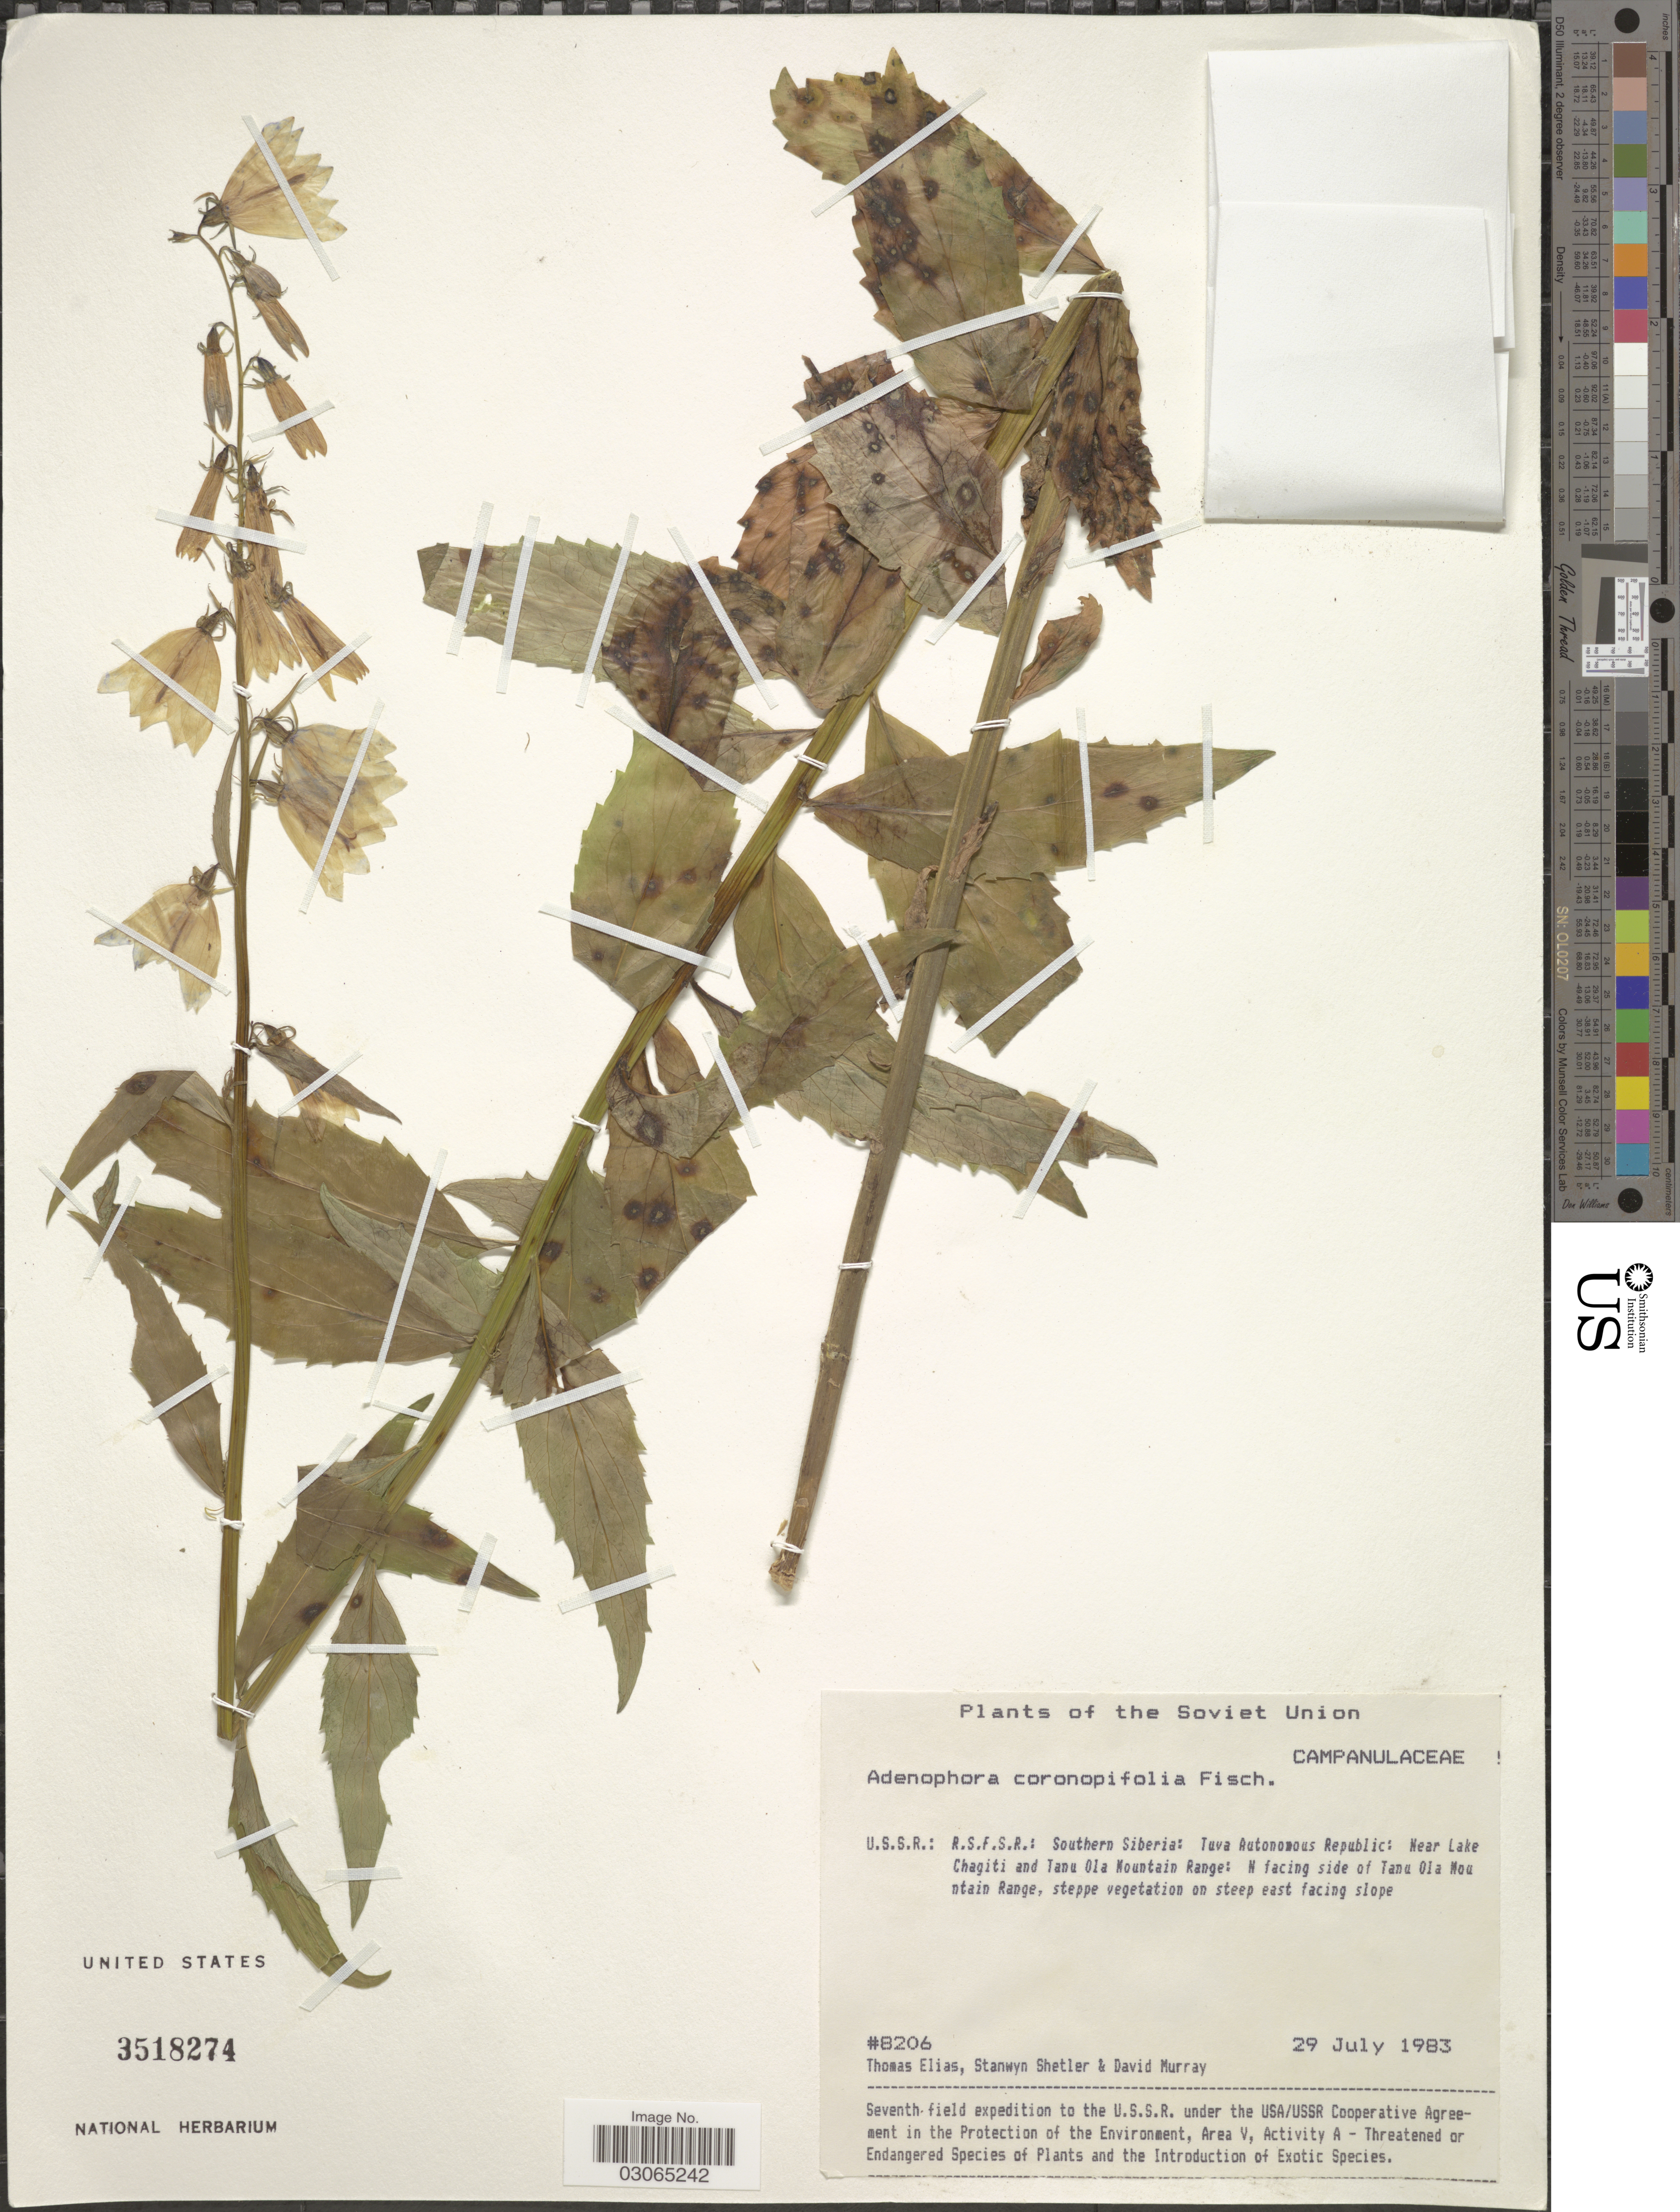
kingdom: Plantae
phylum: Tracheophyta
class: Magnoliopsida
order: Asterales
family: Campanulaceae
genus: Adenophora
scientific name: Adenophora coronopifolia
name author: Fisch.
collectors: T. S. Elias, S. Shetler & D. F. Murray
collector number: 8206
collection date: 1983-07-29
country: Russian Federation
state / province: Tuva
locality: The Soviet Union. U.S.S.R.: R.S.F.S.R.: Southern Siberia: Tuva Autonomous Republic: Near Lake Chagiti and Tanu Ola Mountain Range: N facing side of Tanu Ola Mountain Range.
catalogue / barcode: US 3518274